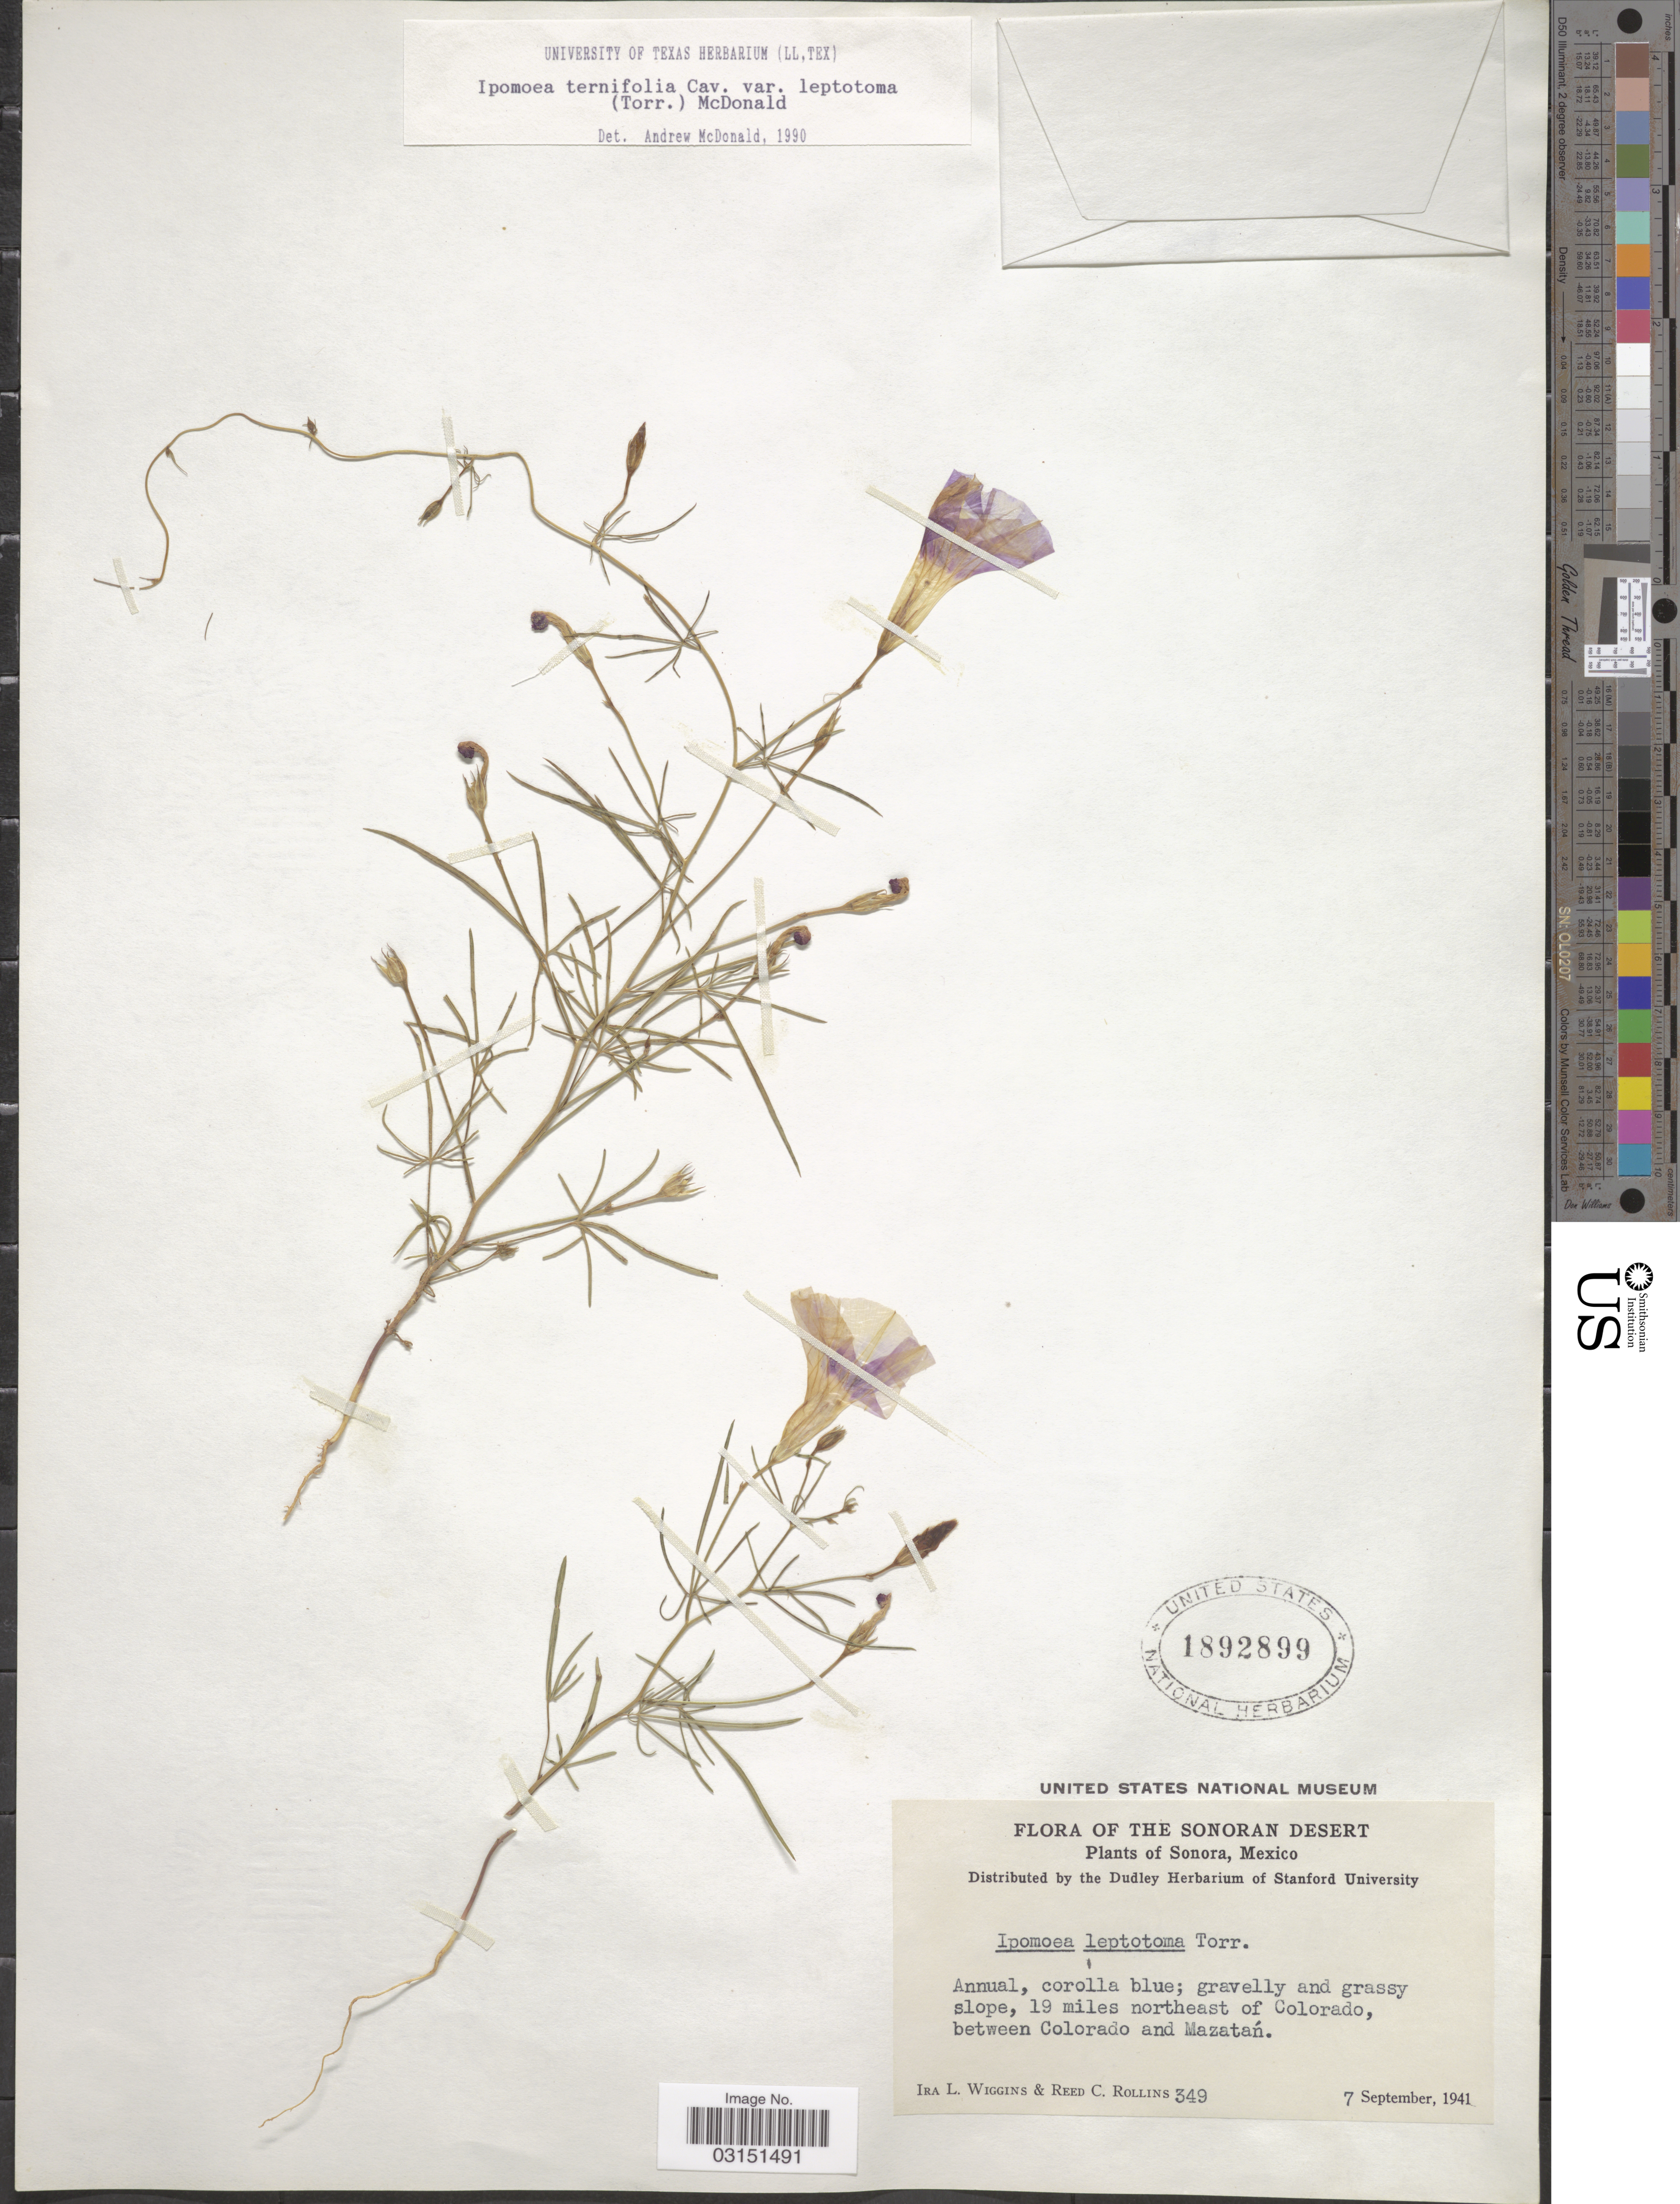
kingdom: Plantae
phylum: Tracheophyta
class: Magnoliopsida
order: Solanales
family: Convolvulaceae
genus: Ipomoea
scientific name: Ipomoea ternifolia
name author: Cav.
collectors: I. L. Wiggins & R. C. Rollins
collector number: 349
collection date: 1941-09-07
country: Mexico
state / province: Sonora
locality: The Sonoran Desert. 19 miles northeast of Colorado, between Colorado and Mazatán.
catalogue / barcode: US 1892899